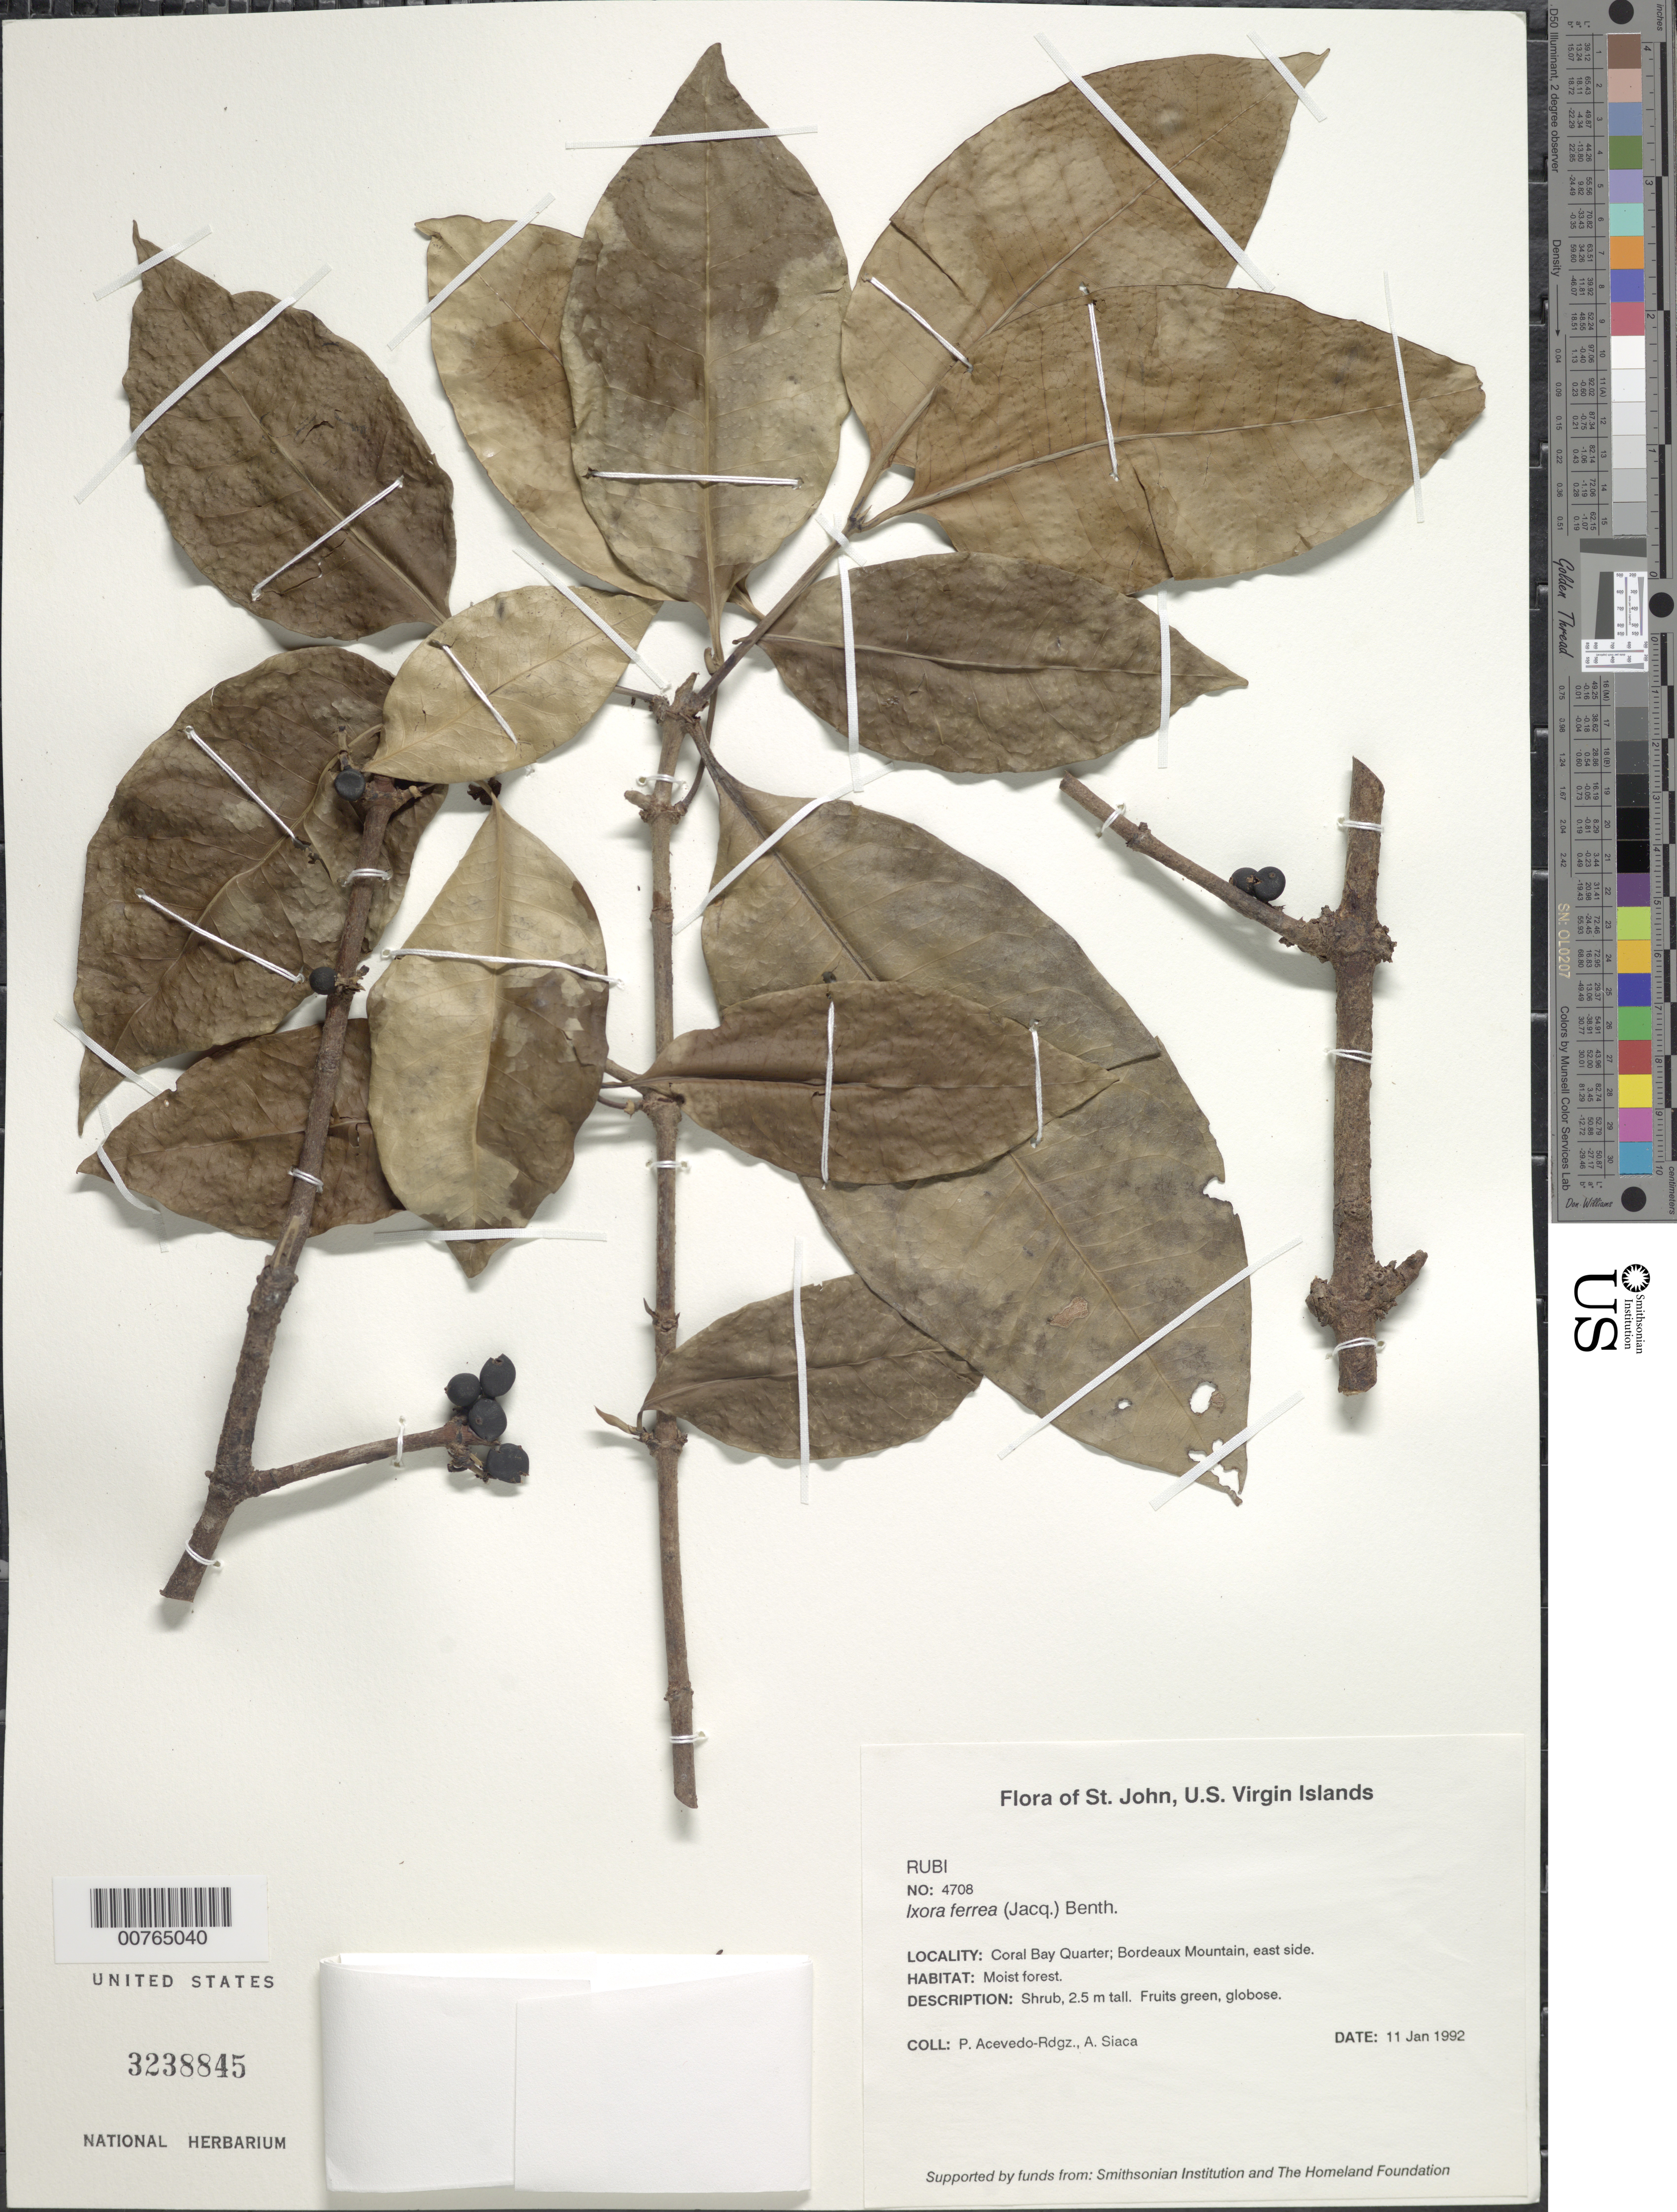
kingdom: Plantae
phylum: Tracheophyta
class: Magnoliopsida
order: Gentianales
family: Rubiaceae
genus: Ixora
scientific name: Ixora ferrea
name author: (Jacq.) Benth.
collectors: P. Acevedo-Rodr. & A. Siaca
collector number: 4708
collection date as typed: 11 Jan 1992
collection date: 1992-01-11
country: U.S. Virgin Islands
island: St. John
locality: Coral Bay Quarter; Bordeaux Mountain, east side.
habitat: Moist forest.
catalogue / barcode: US 3238845